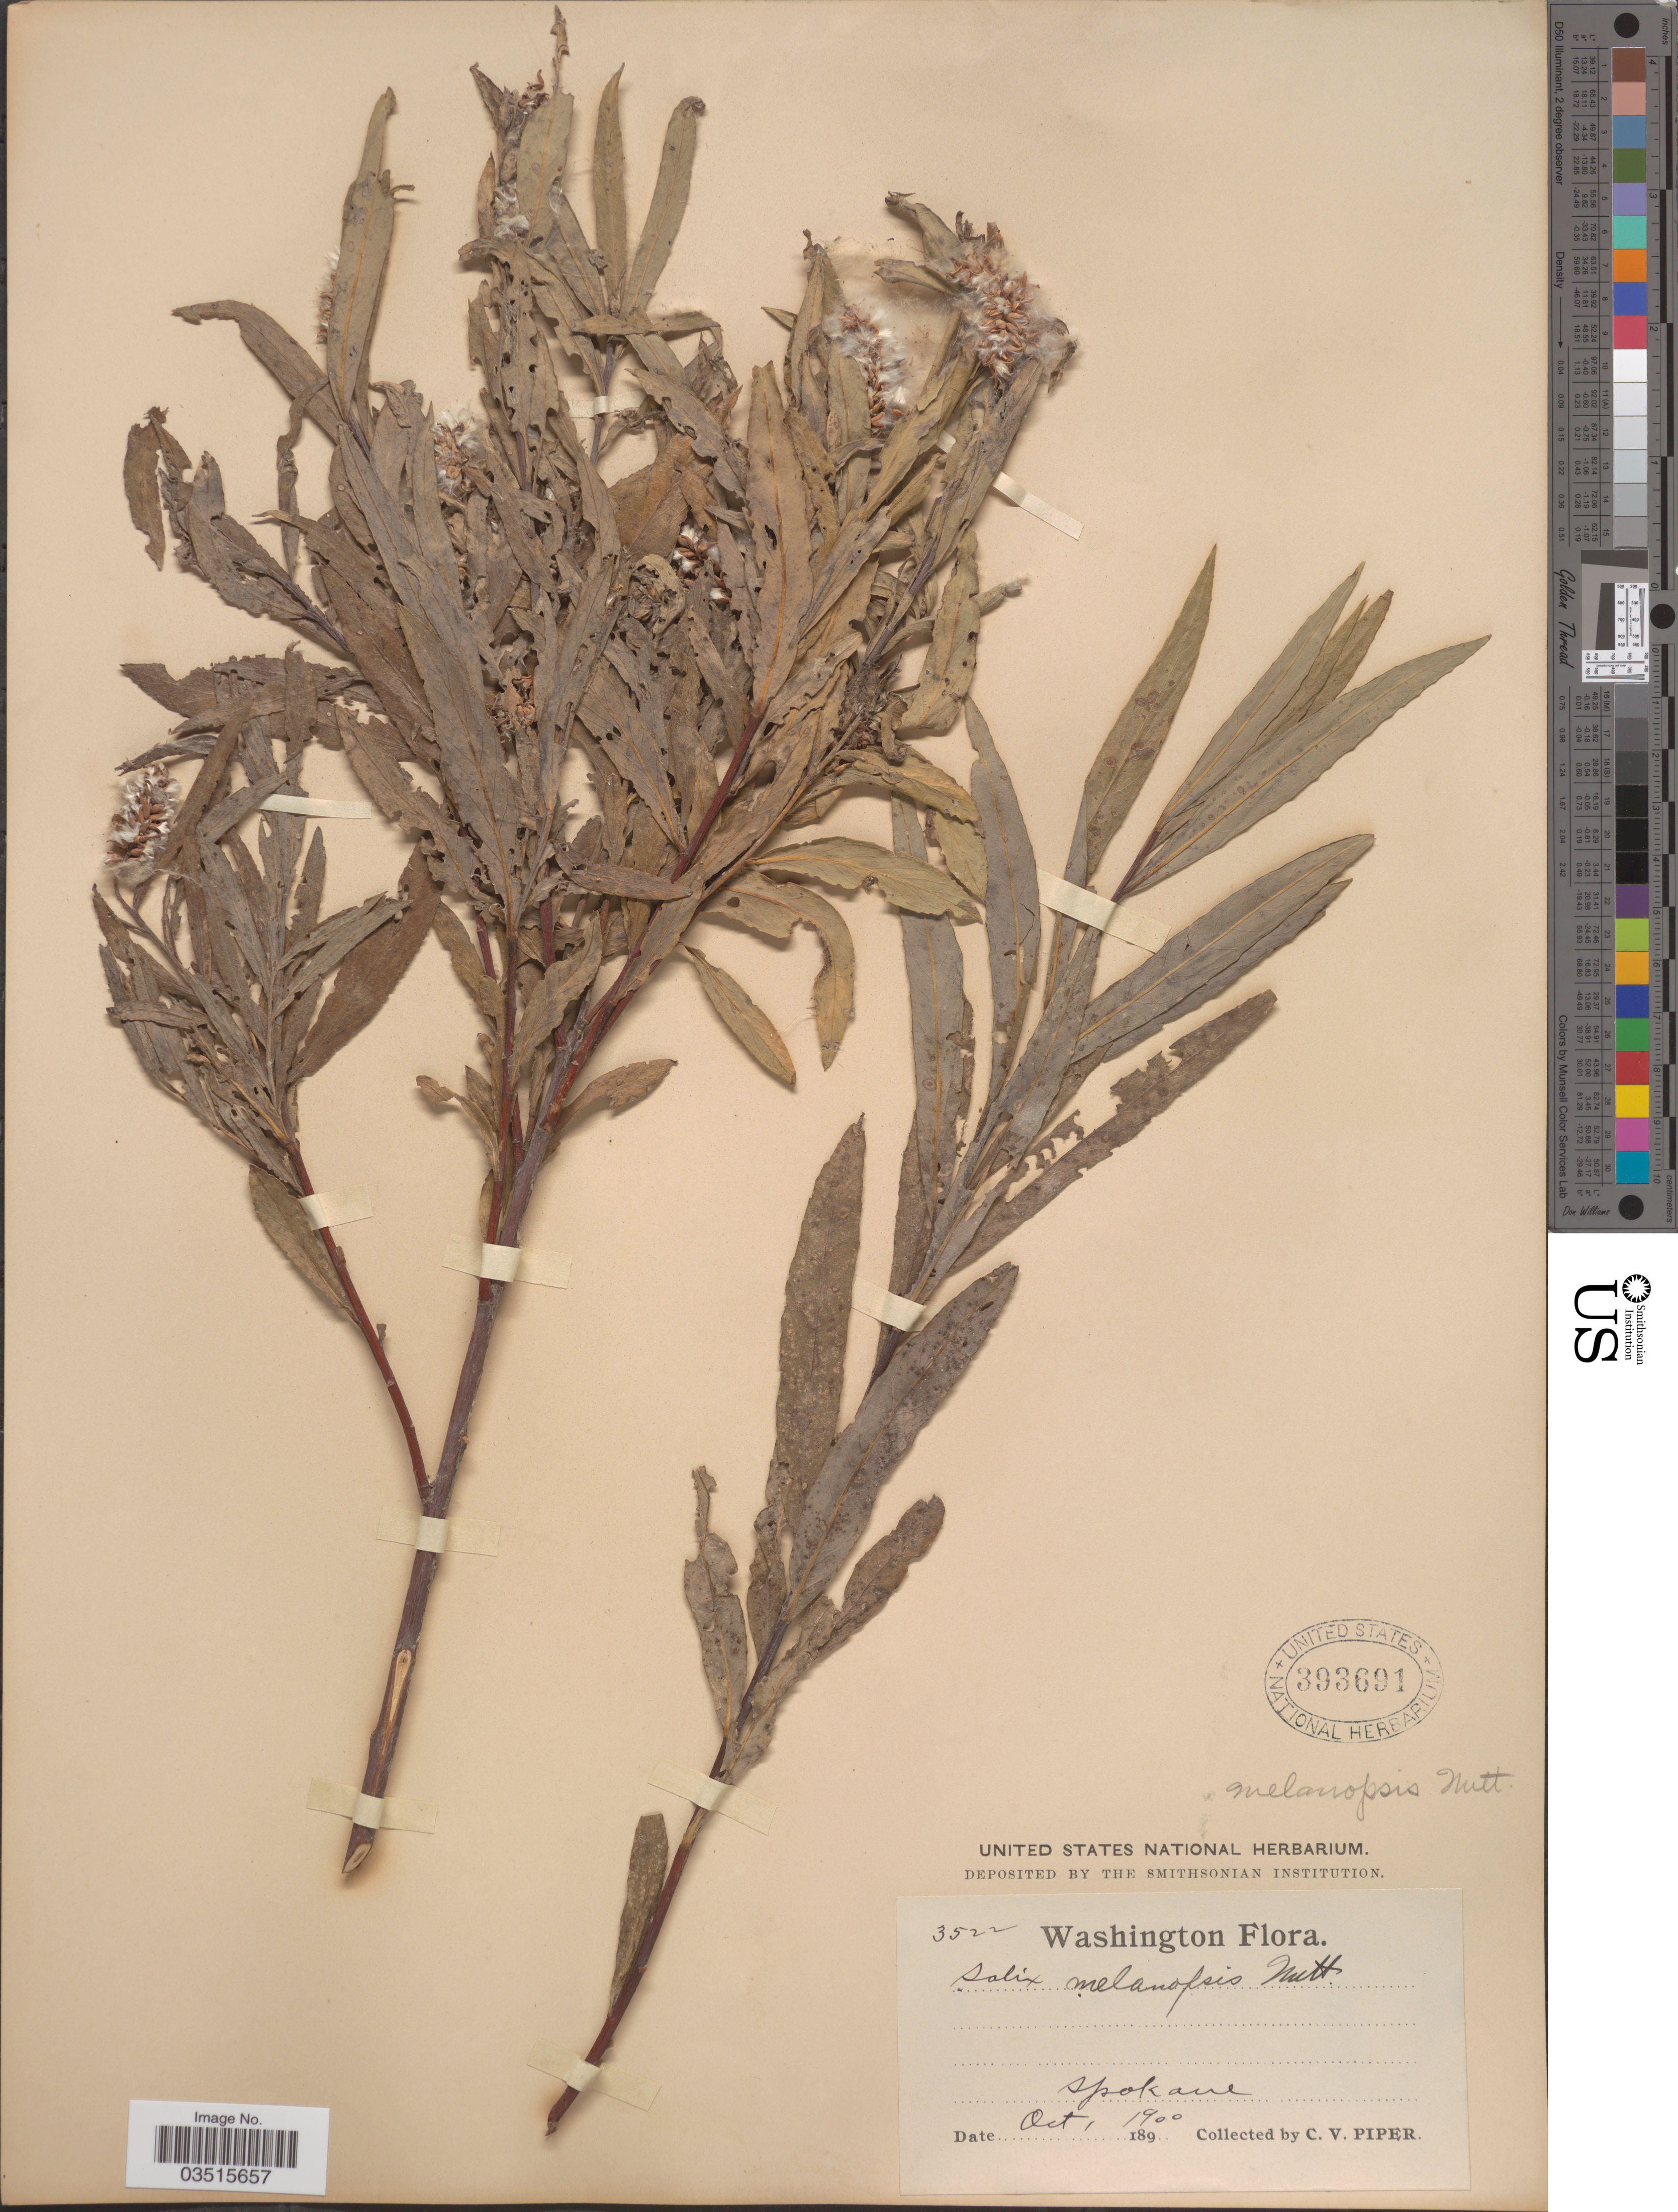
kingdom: Plantae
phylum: Tracheophyta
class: Magnoliopsida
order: Malpighiales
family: Salicaceae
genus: Salix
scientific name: Salix melanopsis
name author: Nutt.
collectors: C. V. Piper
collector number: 3522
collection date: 1900-10-01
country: United States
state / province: Washington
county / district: Spokane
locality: Spokane.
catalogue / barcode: US 393691